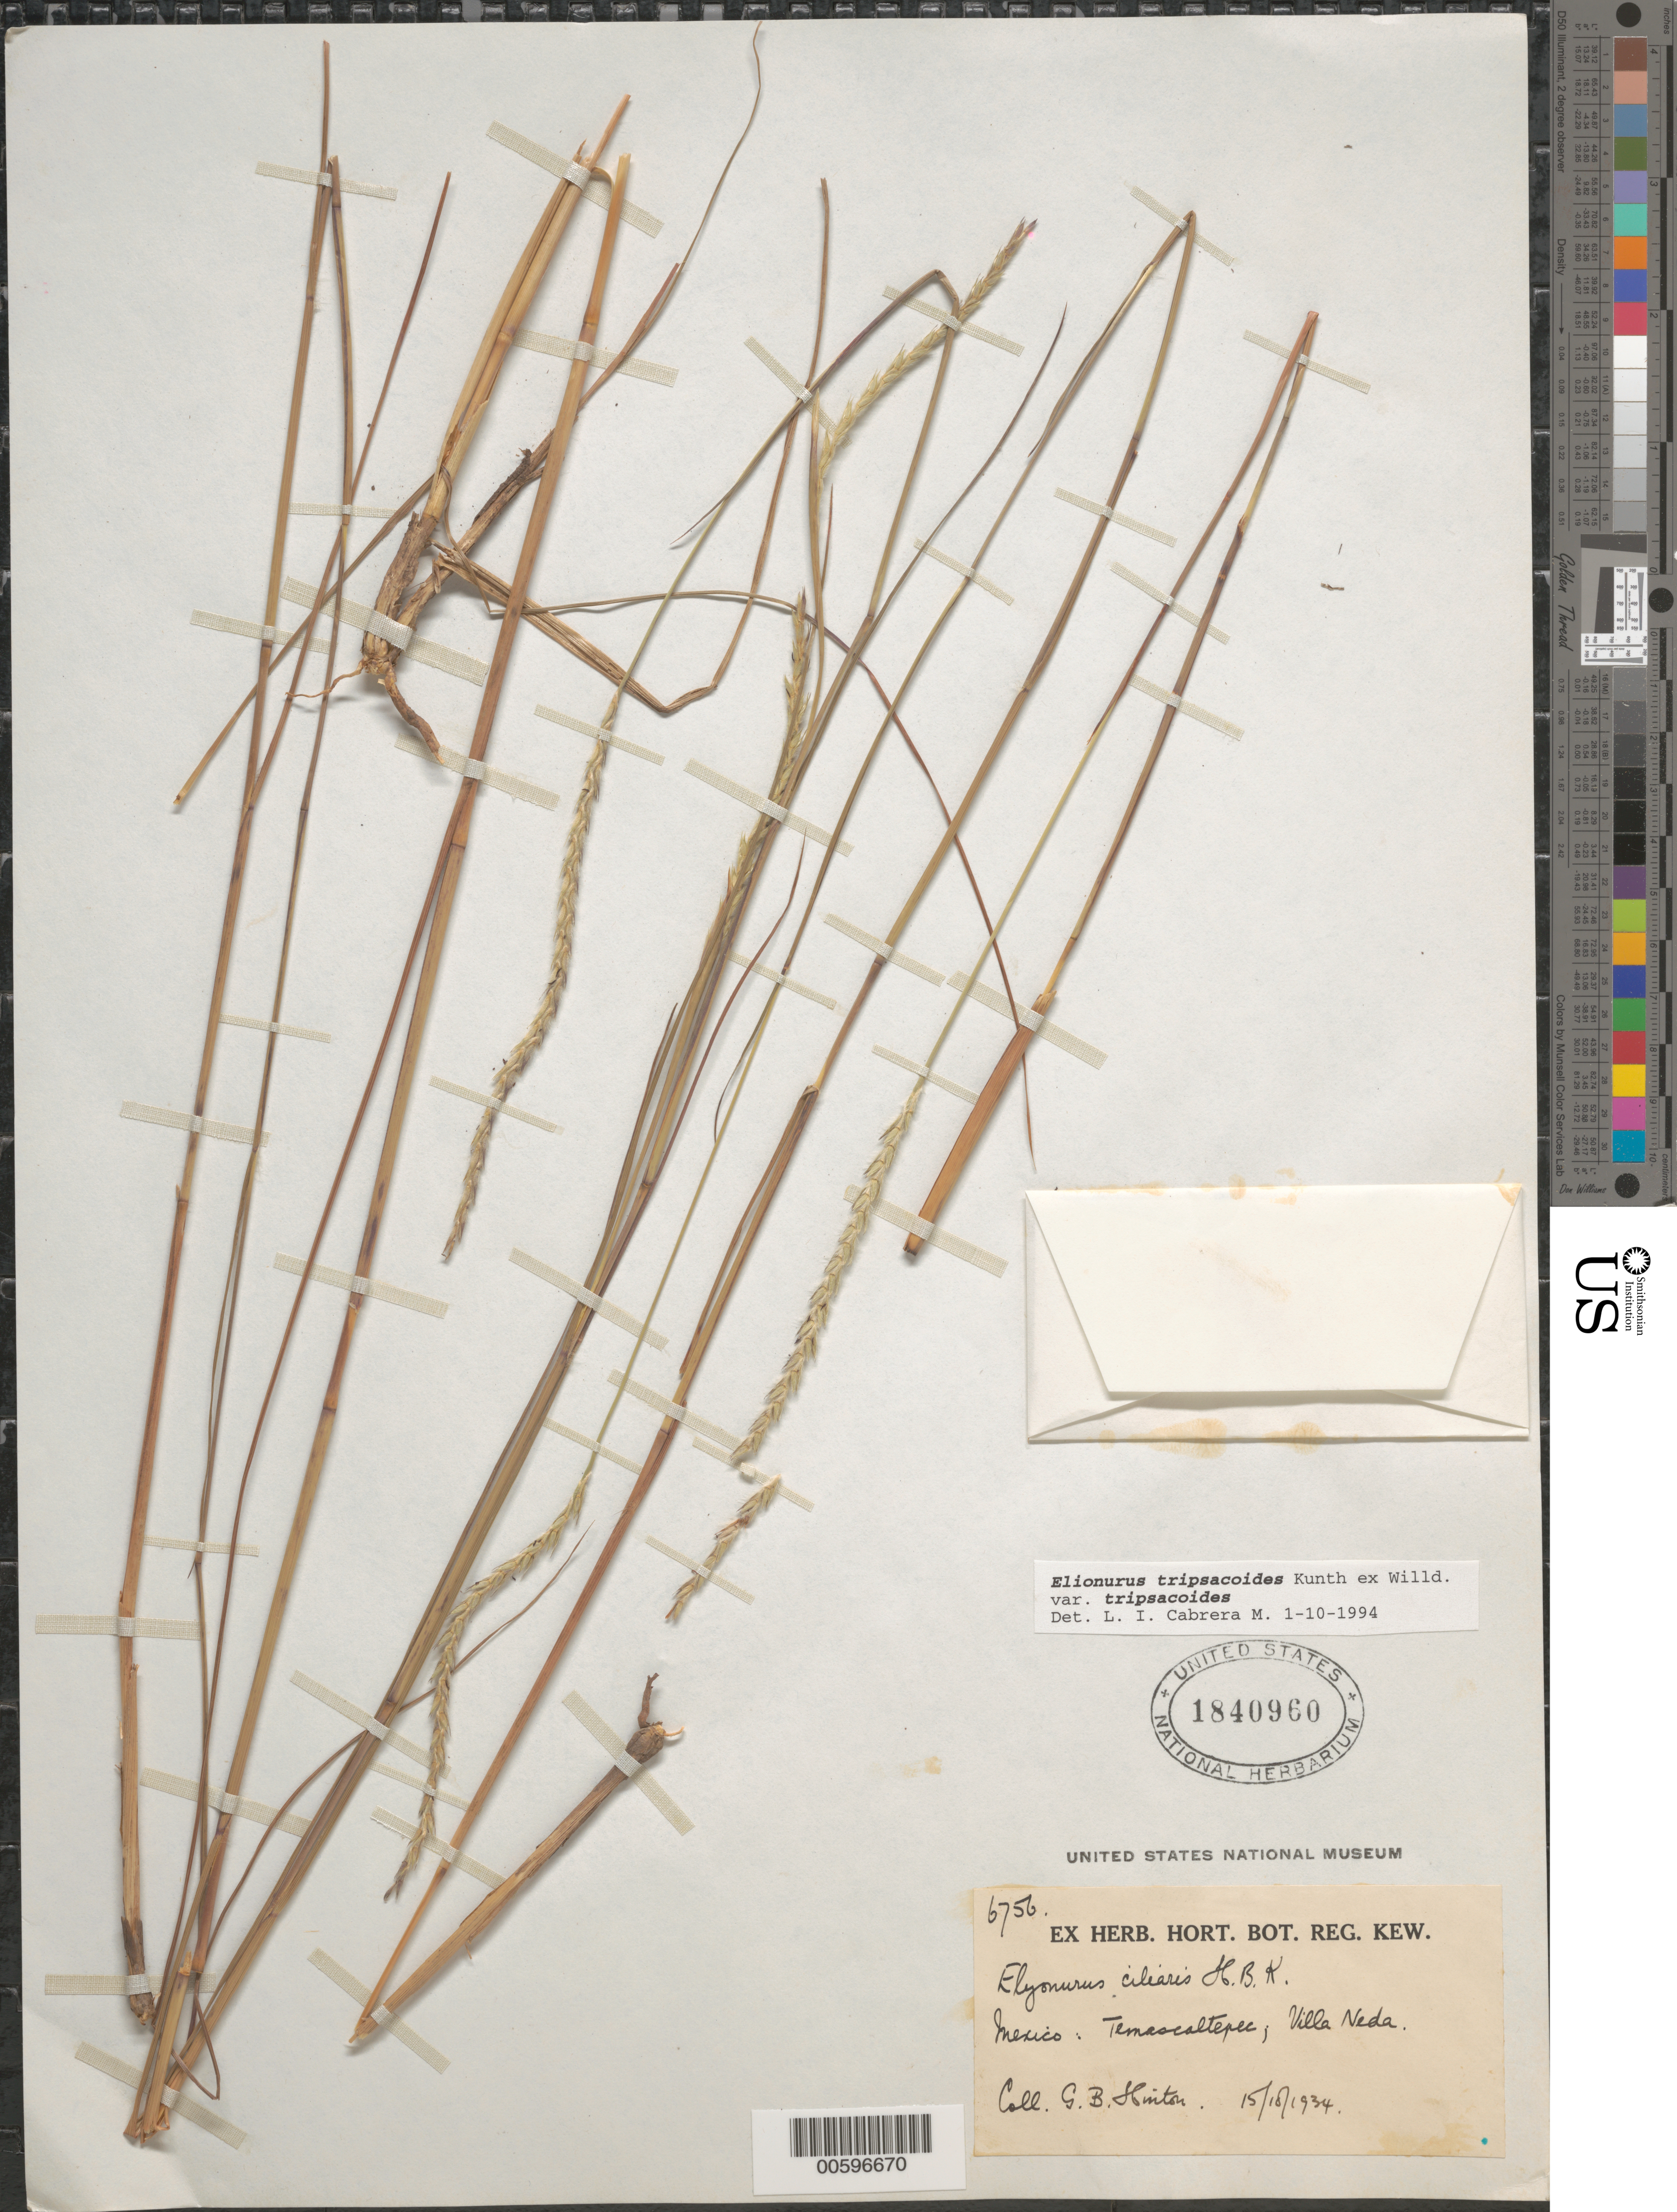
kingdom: Plantae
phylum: Tracheophyta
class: Liliopsida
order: Poales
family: Poaceae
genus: Elionurus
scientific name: Elionurus tripsacoides var. tripsacoides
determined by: Cabrera M., L. I.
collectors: G. B. Hinton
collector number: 6756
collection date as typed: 15 Oct 1934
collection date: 1934-10-15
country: Mexico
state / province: México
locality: Temascaltepec; Villa Neda.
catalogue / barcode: US 1840960